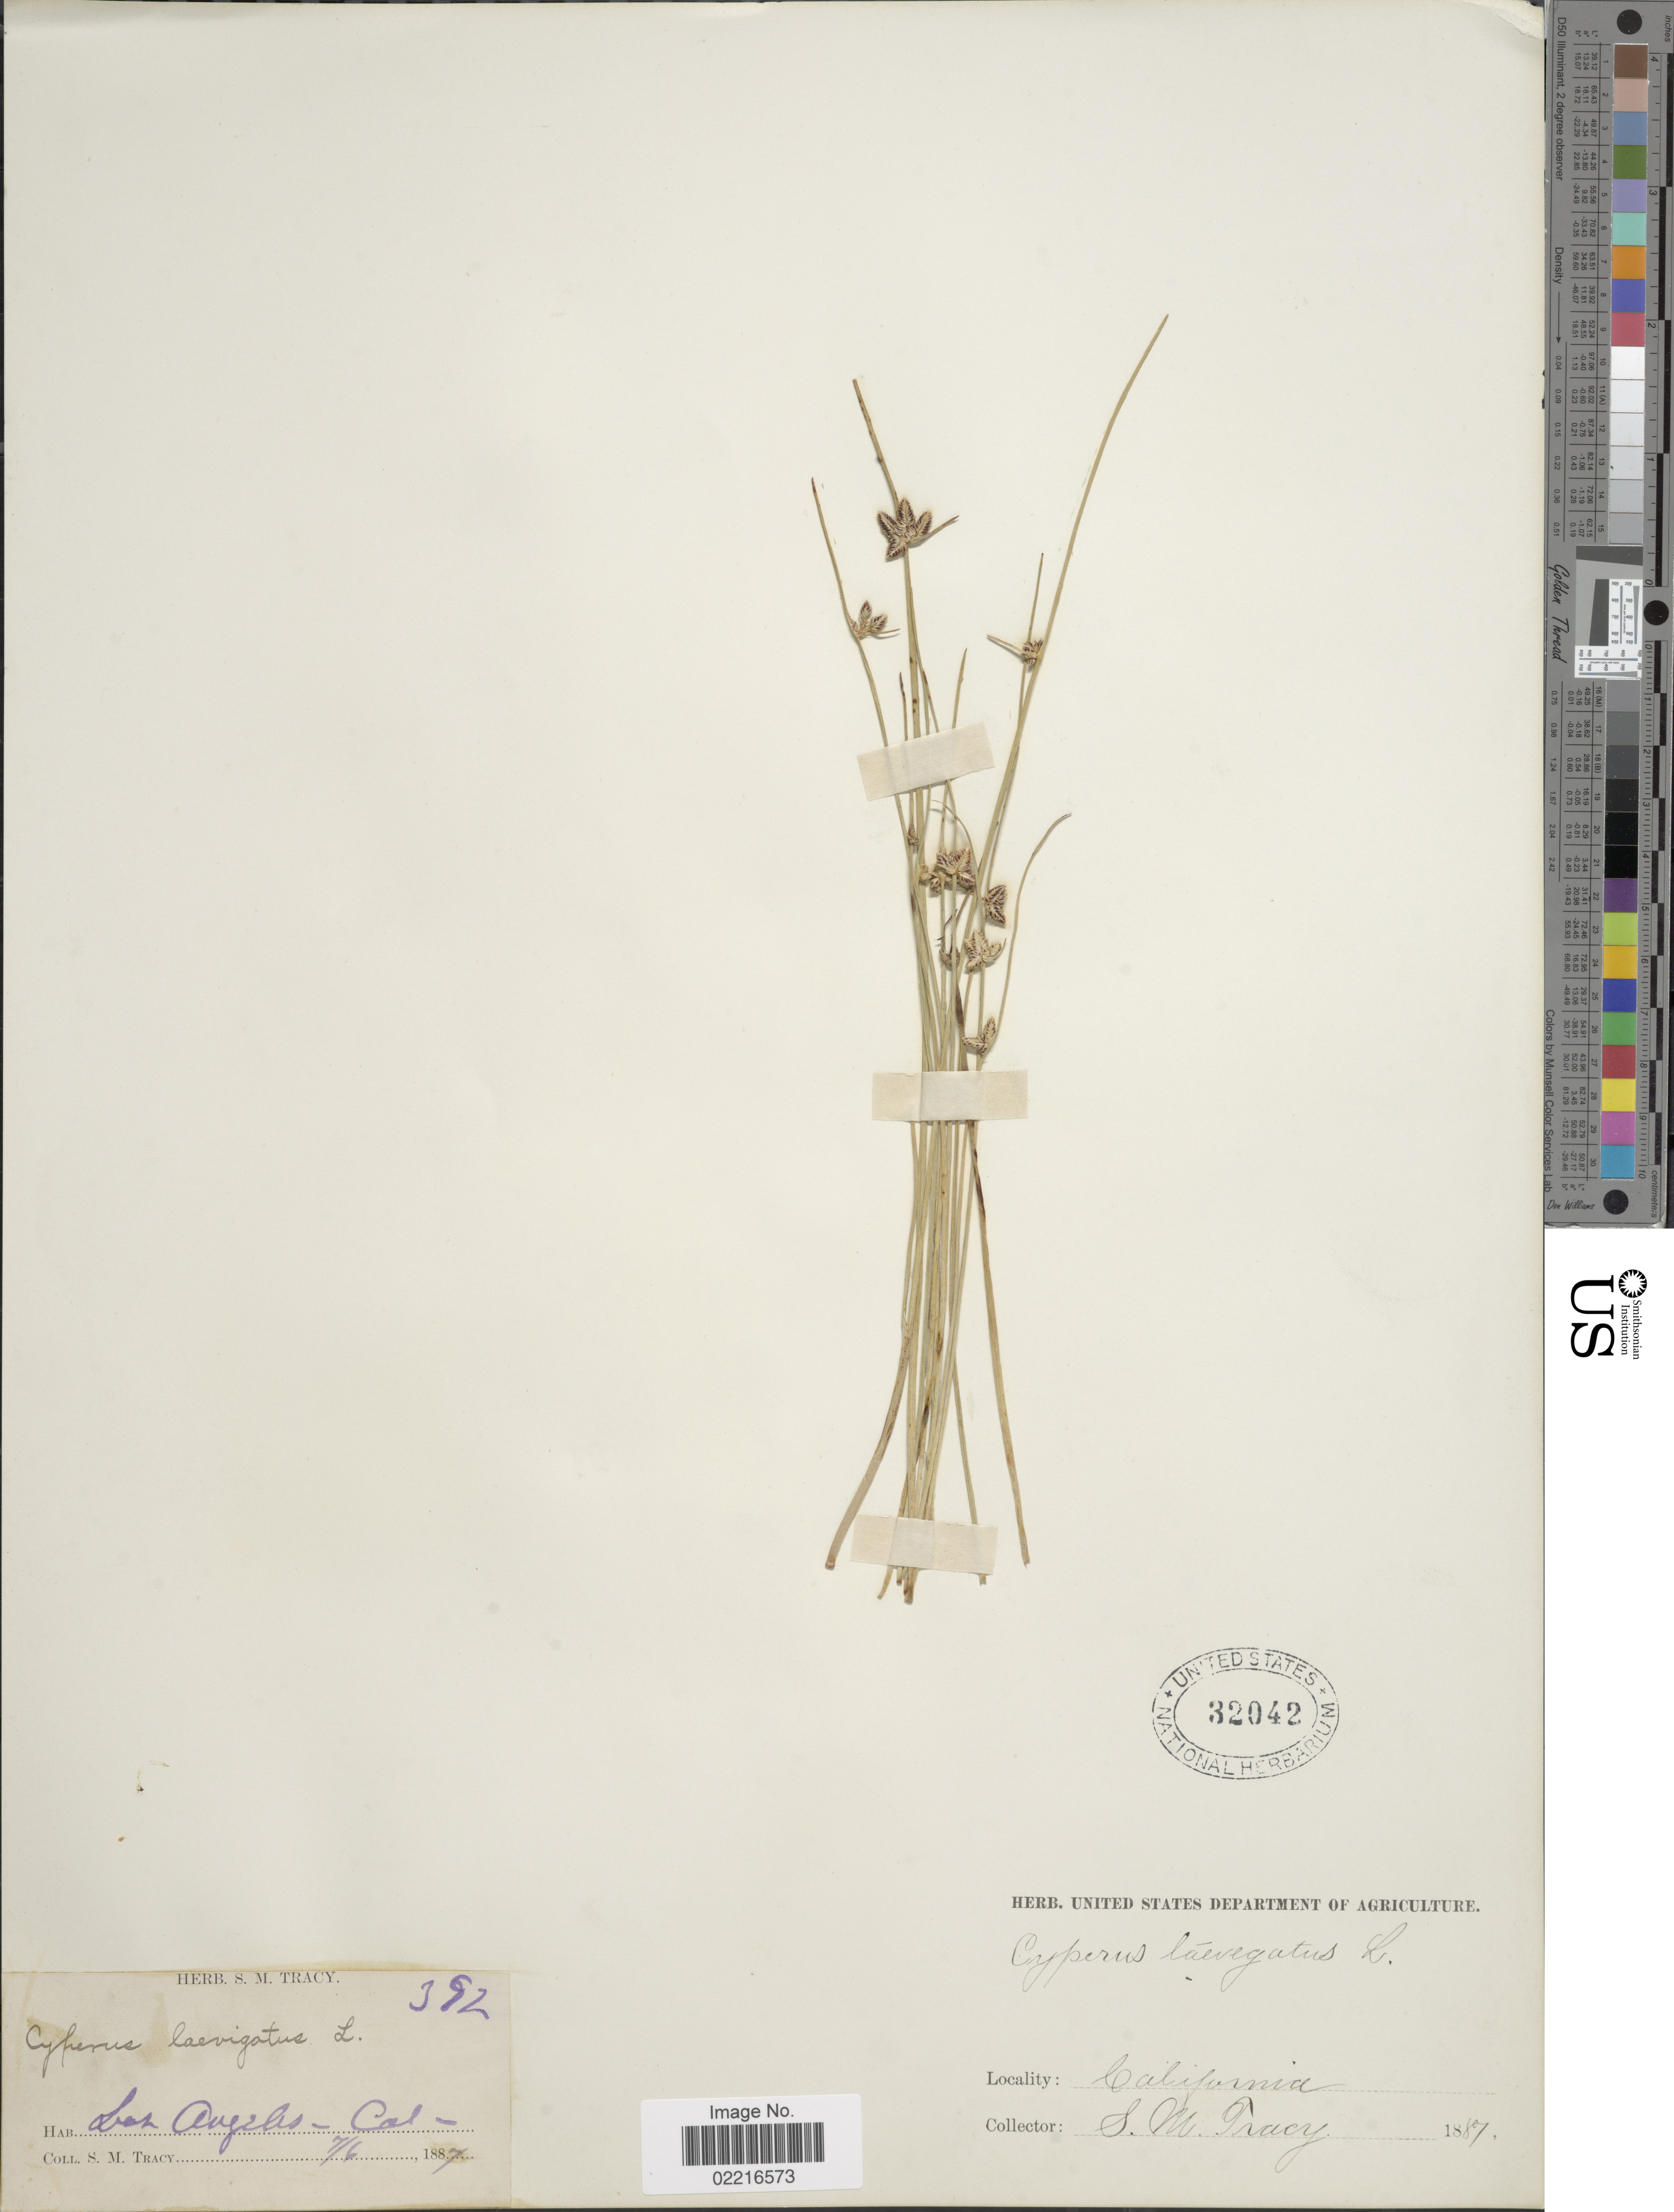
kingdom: Plantae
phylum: Tracheophyta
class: Liliopsida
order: Poales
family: Cyperaceae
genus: Cyperus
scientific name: Cyperus laevigatus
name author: L.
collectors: S. M. Tracy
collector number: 392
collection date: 1887-07-06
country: United States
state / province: California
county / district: Los Angeles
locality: Los Angeles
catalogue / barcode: US 32042